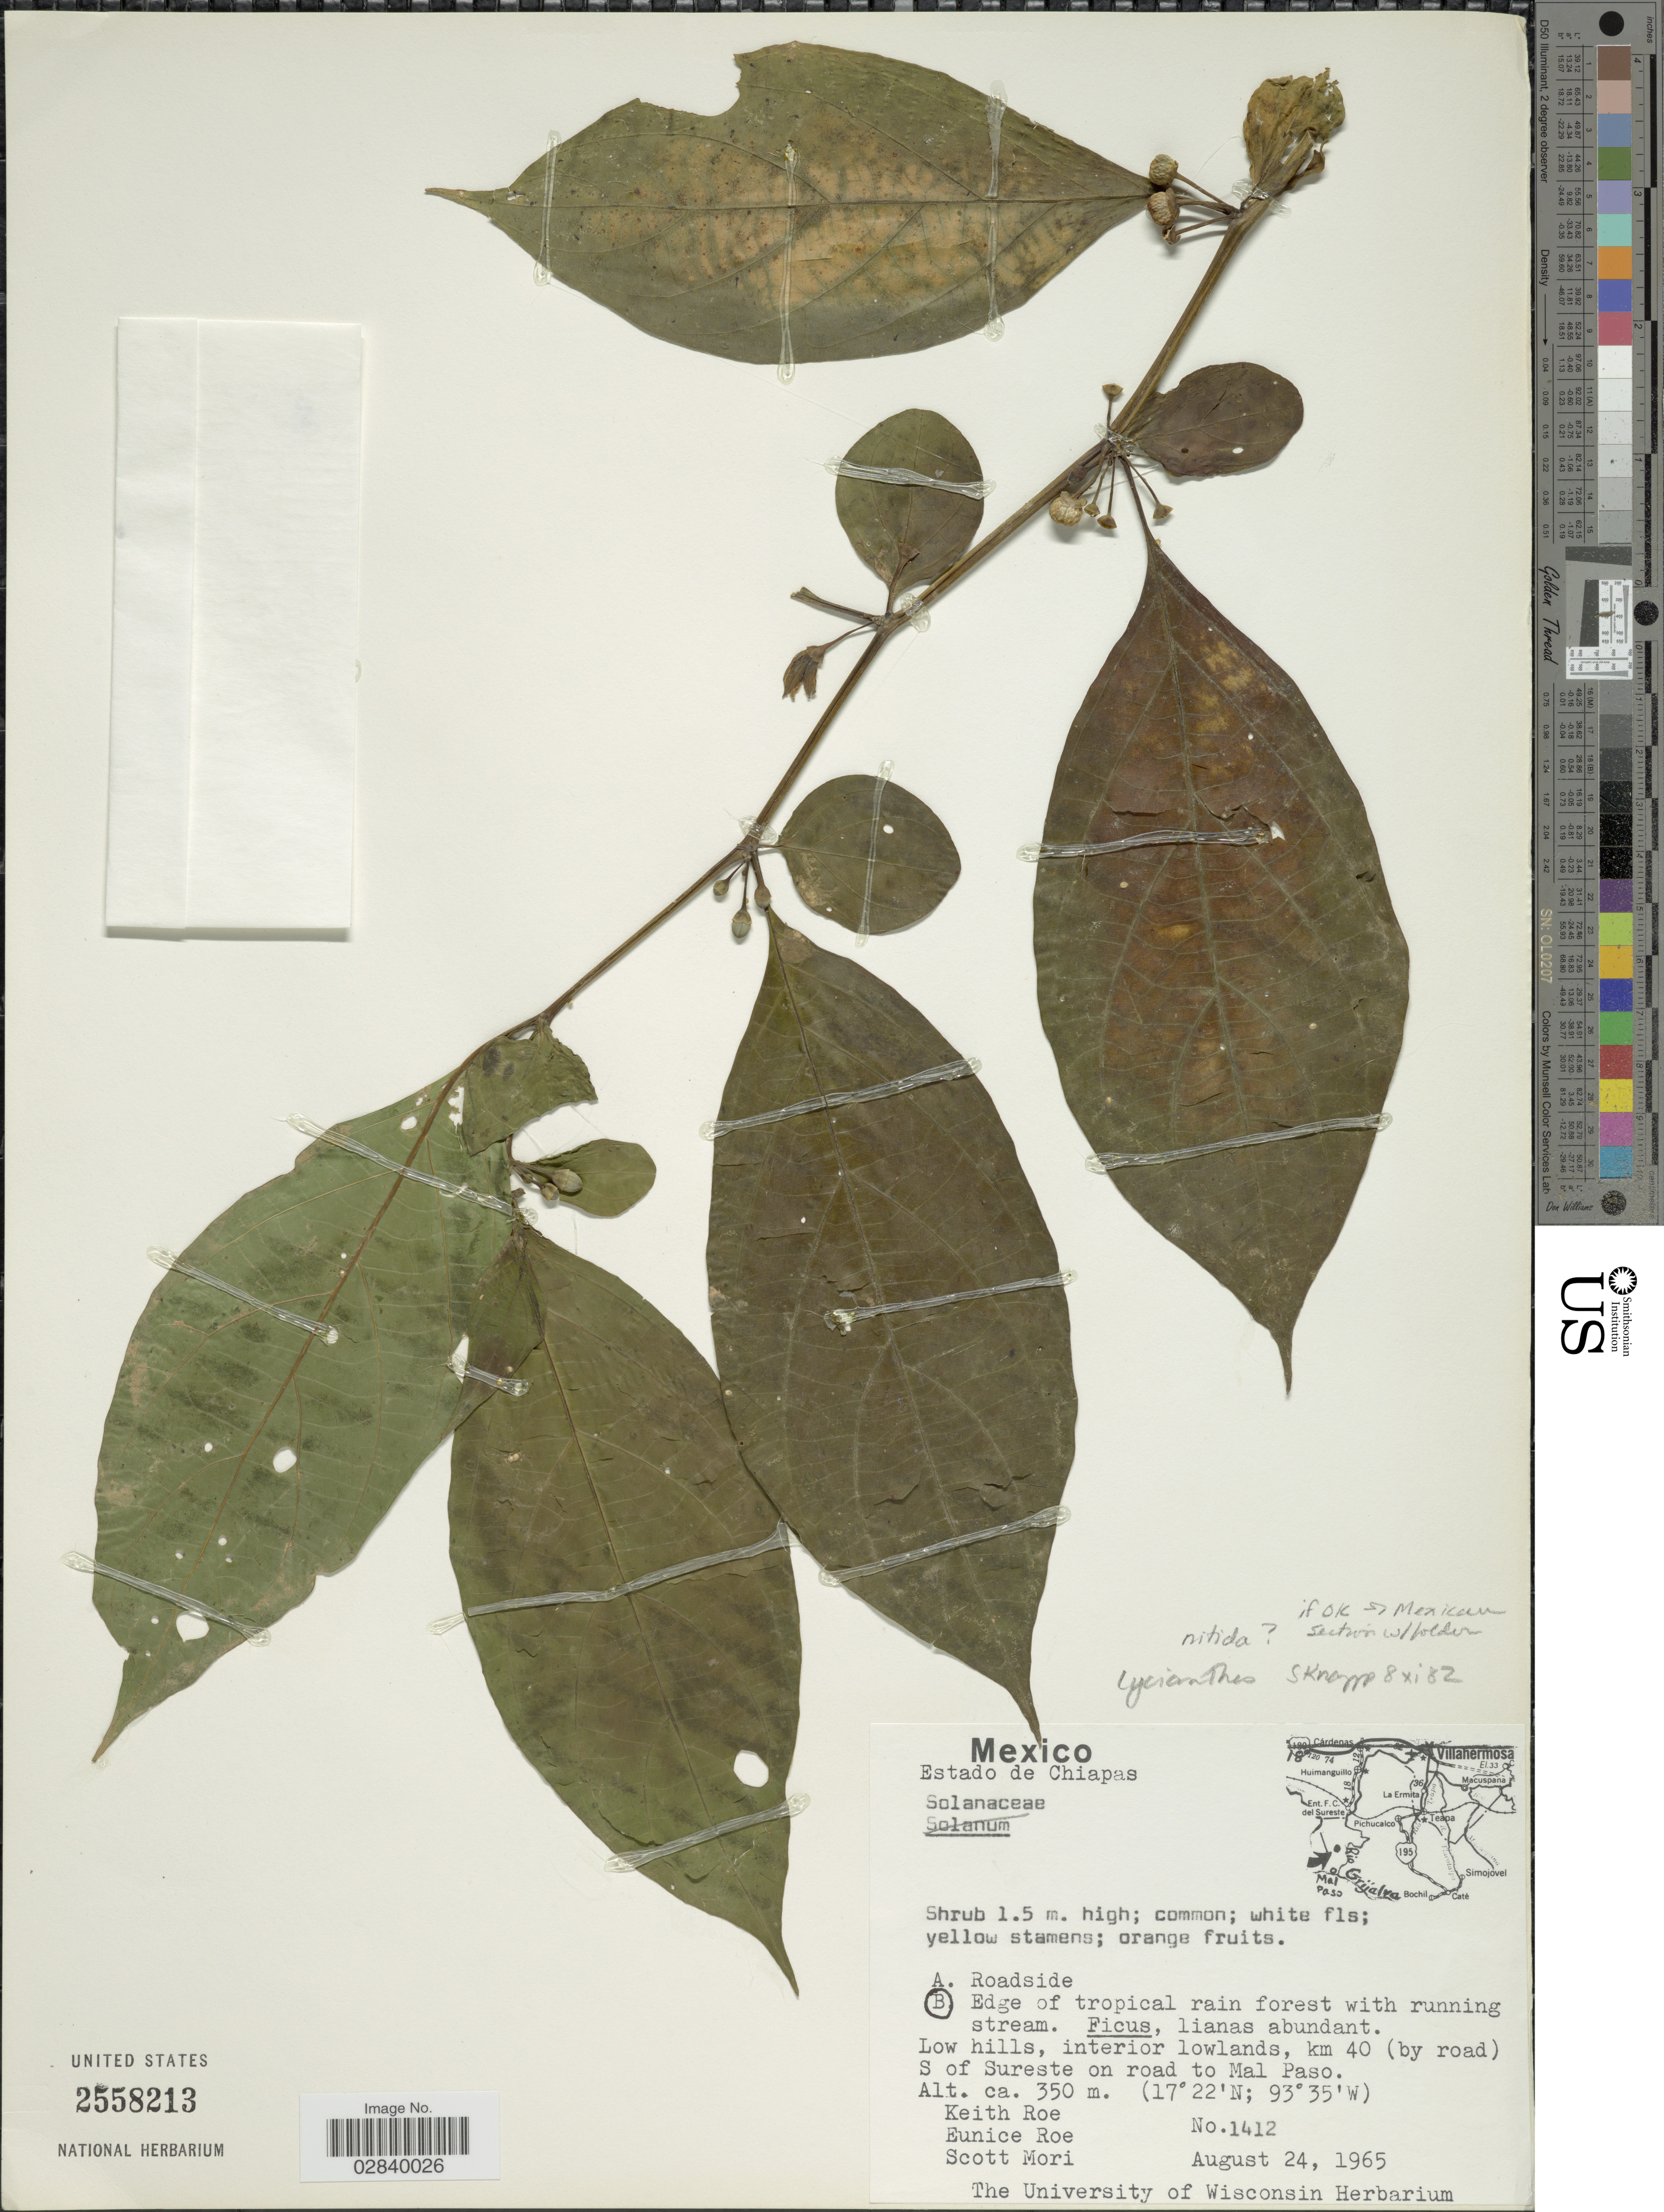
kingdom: Plantae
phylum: Tracheophyta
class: Magnoliopsida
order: Solanales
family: Solanaceae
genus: Lycianthes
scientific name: Lycianthes nitida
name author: Bitter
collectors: K. E. Roe, E. Roe & S. Mori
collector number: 1412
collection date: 1965-08-24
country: Mexico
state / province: Chiapas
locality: Low hills, interior lowlands, km 40 (by road) S of Sureste on road to Mal Paso.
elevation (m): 350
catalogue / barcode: US 2558213